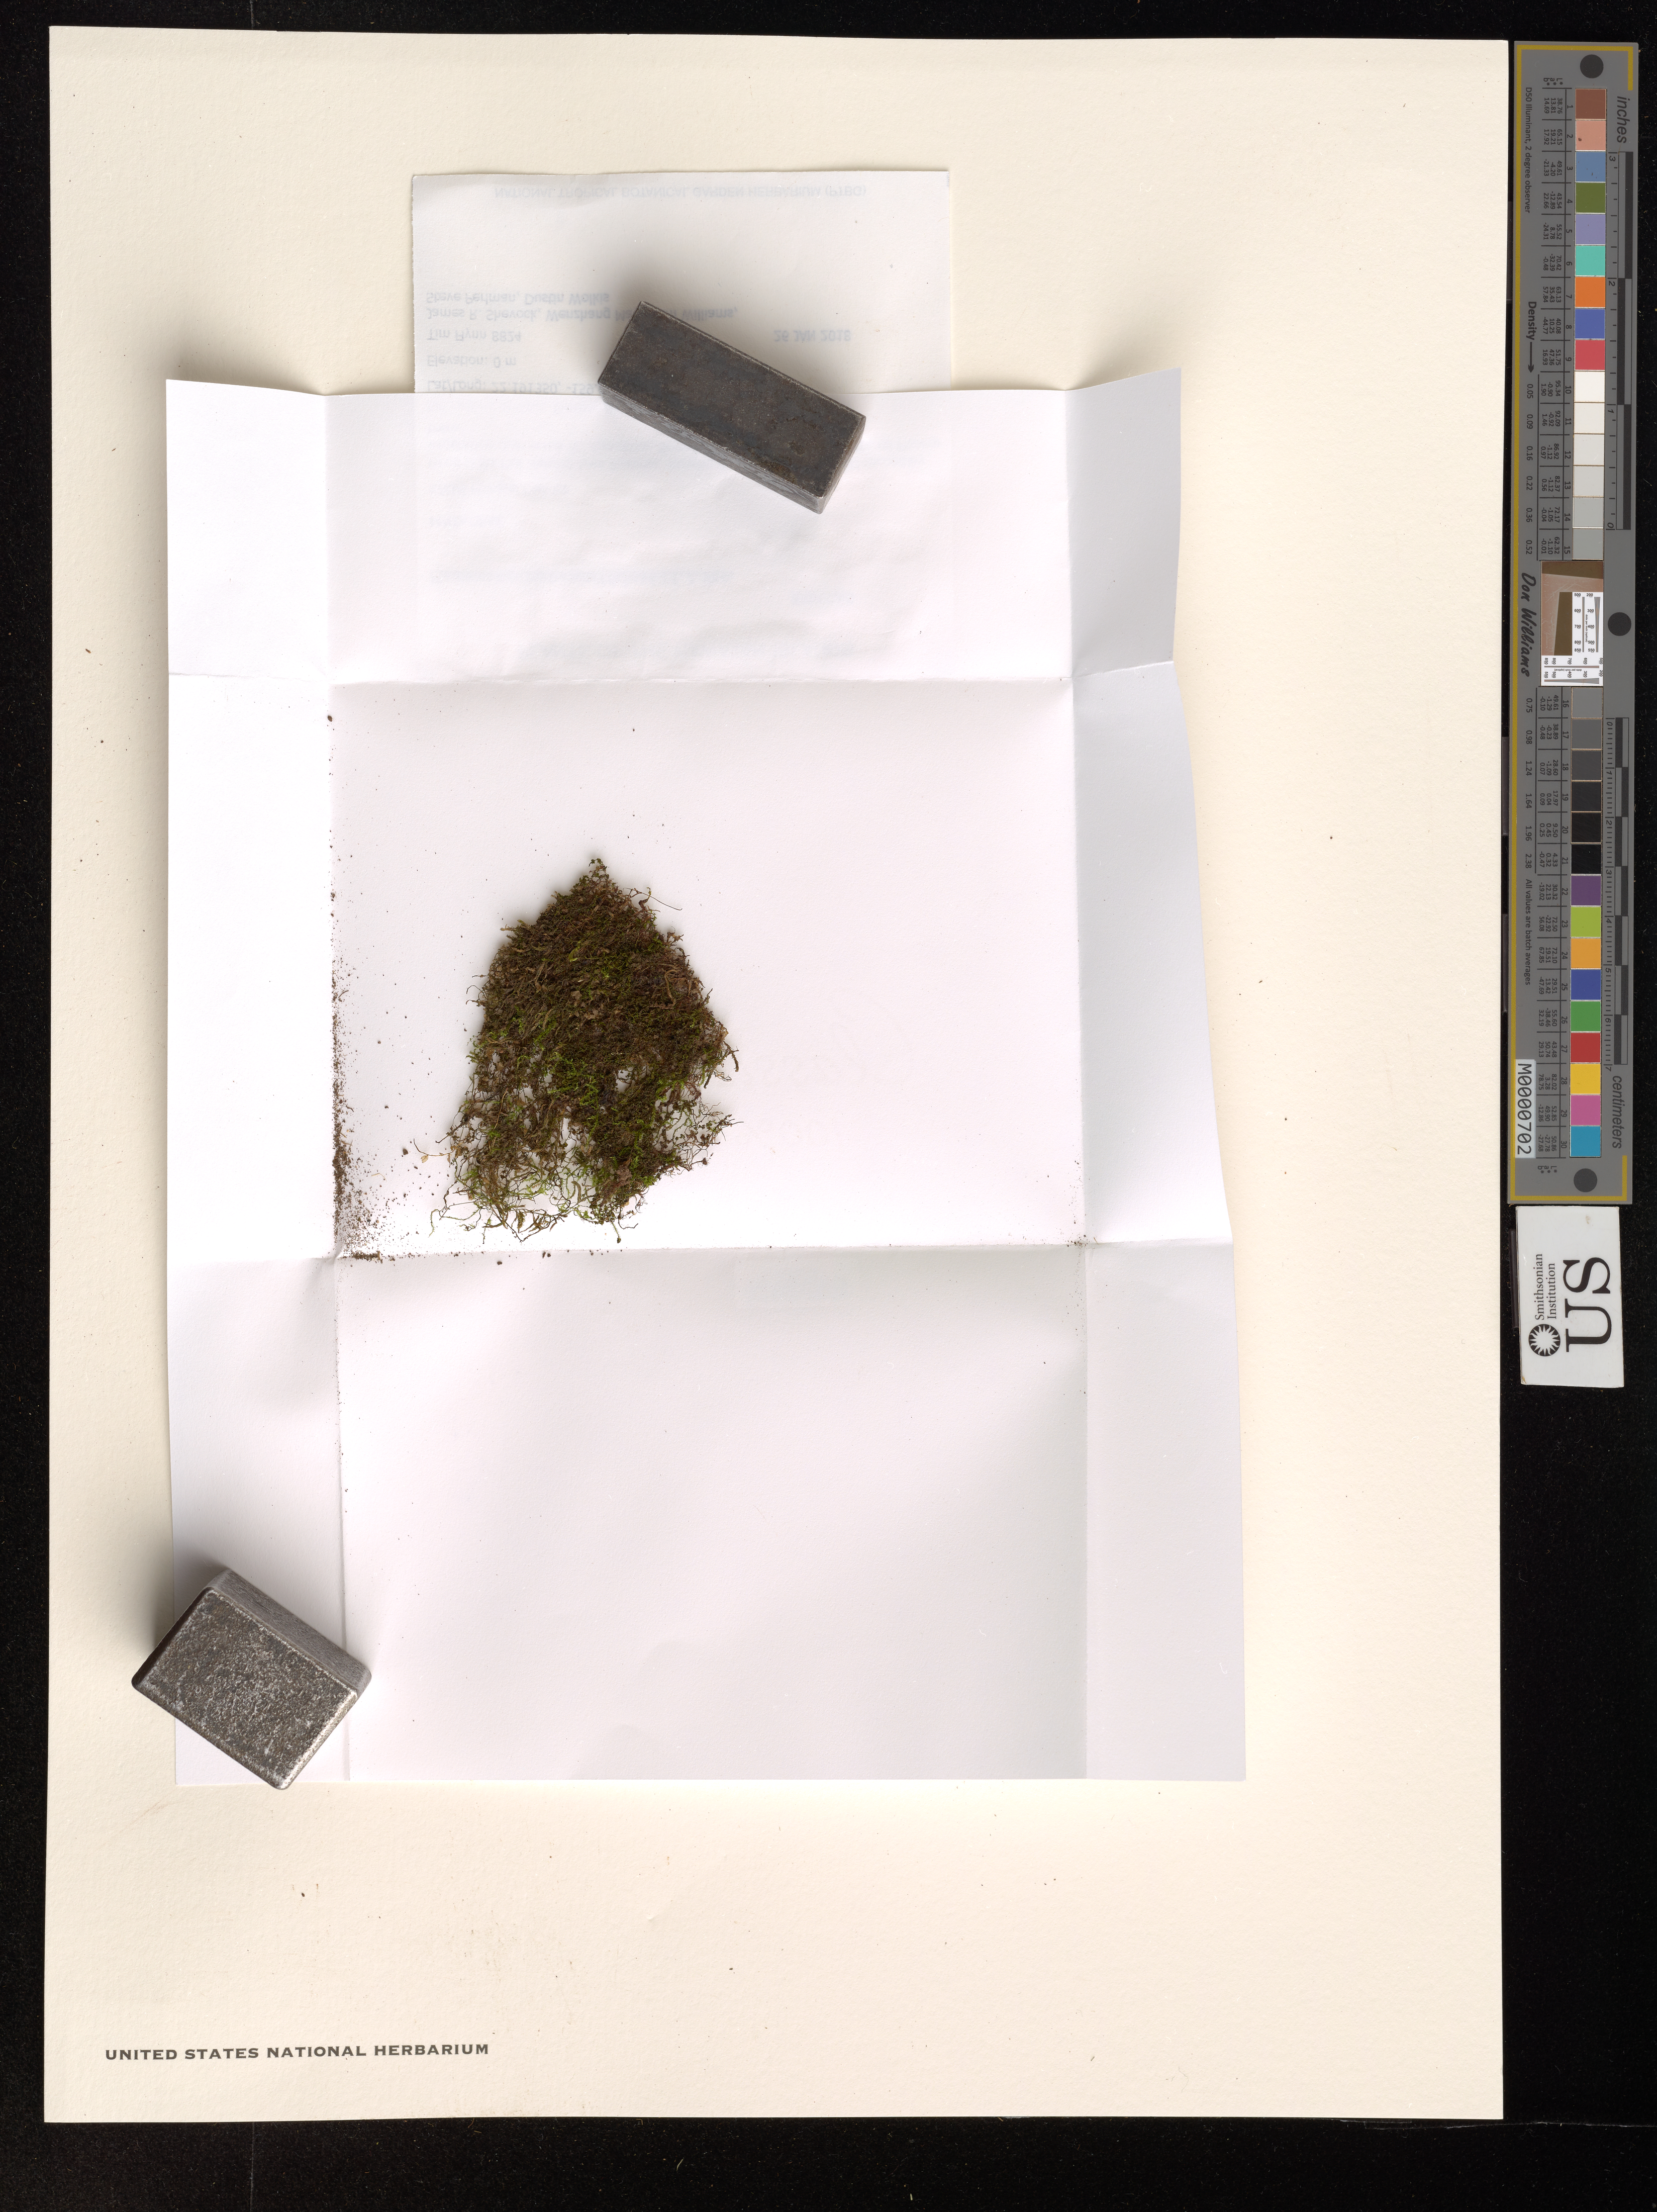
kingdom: Plantae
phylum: Bryophyta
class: Bryopsida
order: Bryales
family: Mniaceae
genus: Plagiomnium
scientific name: Plagiomnium rostratum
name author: (Schrad.) T.J. Kop.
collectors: T. Flynn, J. R. Shevock, M. Wenzhang & A. Williams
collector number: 8824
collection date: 2018-01-26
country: United States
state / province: Hawaii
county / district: Kauai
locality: The Hawaiian Islands. Kauai Hanalei District. Hono O Na Pali Natural Area Reserve. Waiahuakua Valley.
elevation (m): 0